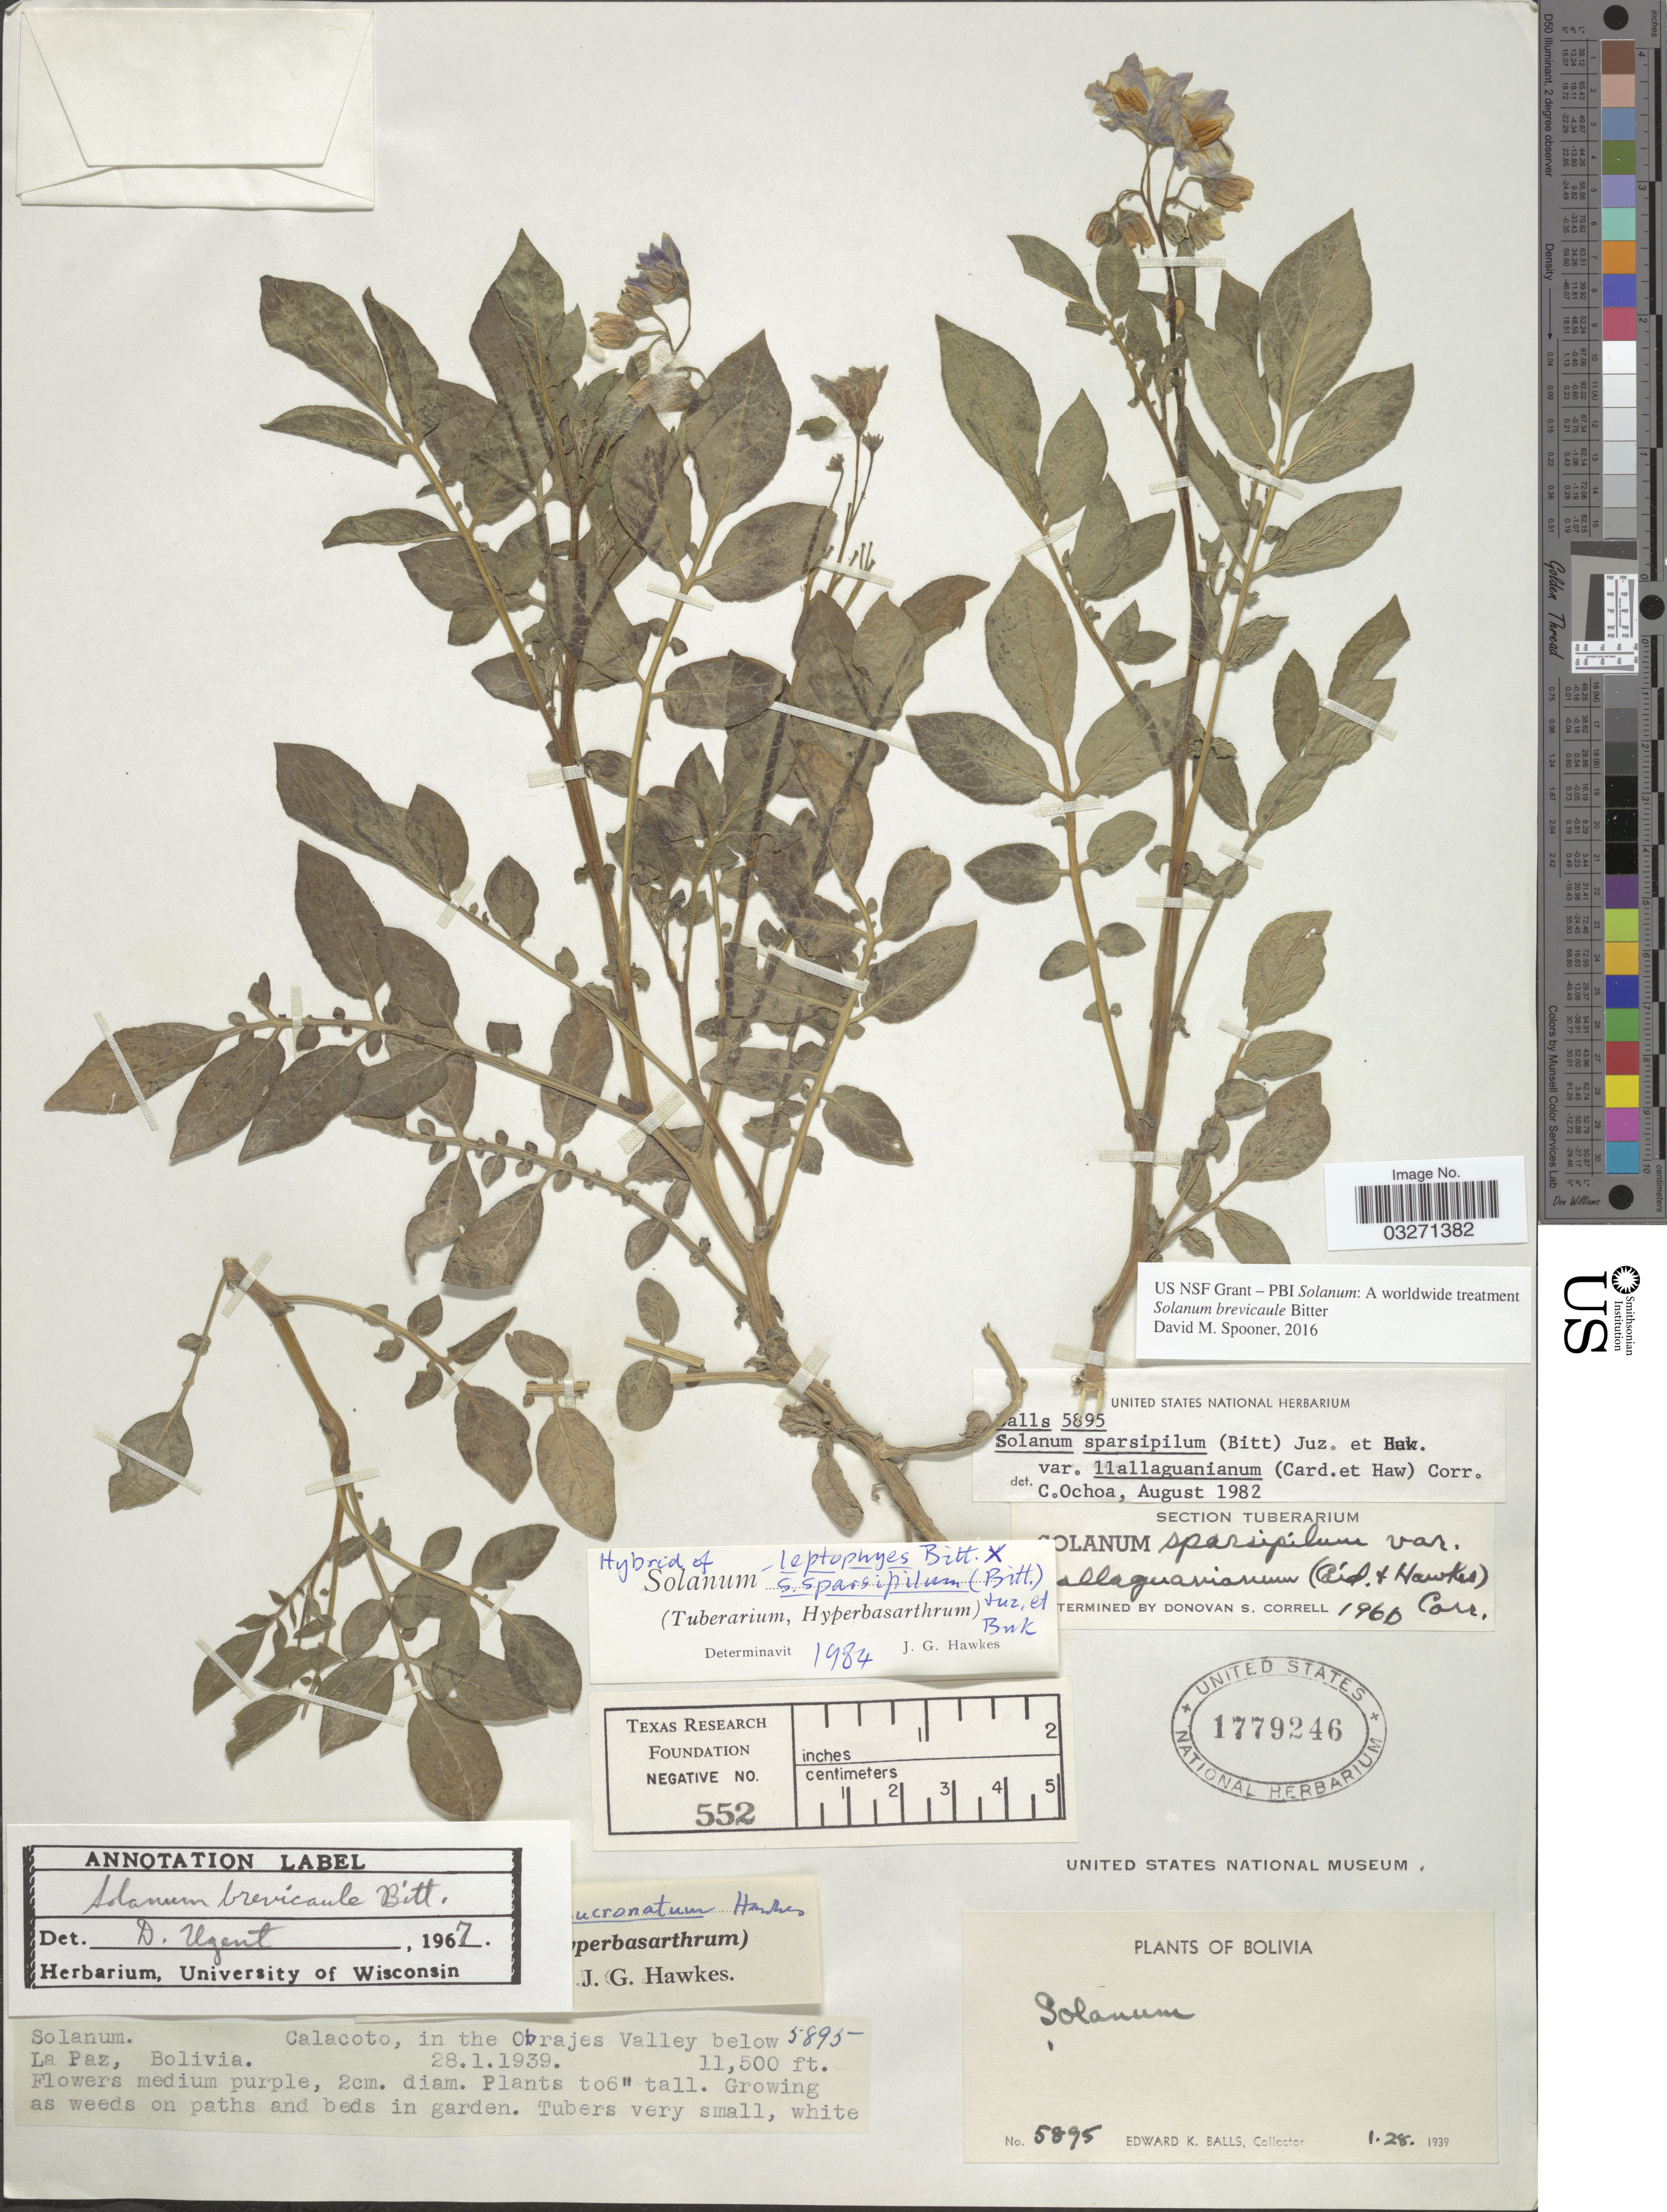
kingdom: Plantae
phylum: Tracheophyta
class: Magnoliopsida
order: Solanales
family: Solanaceae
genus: Solanum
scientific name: Solanum brevicaule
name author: Bitter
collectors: E. K. Balls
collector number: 5895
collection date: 1939-01-28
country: Bolivia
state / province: La Paz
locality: Calacoto, in the Obrajes Valley, below La Paz.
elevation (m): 3505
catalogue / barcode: US 1779246